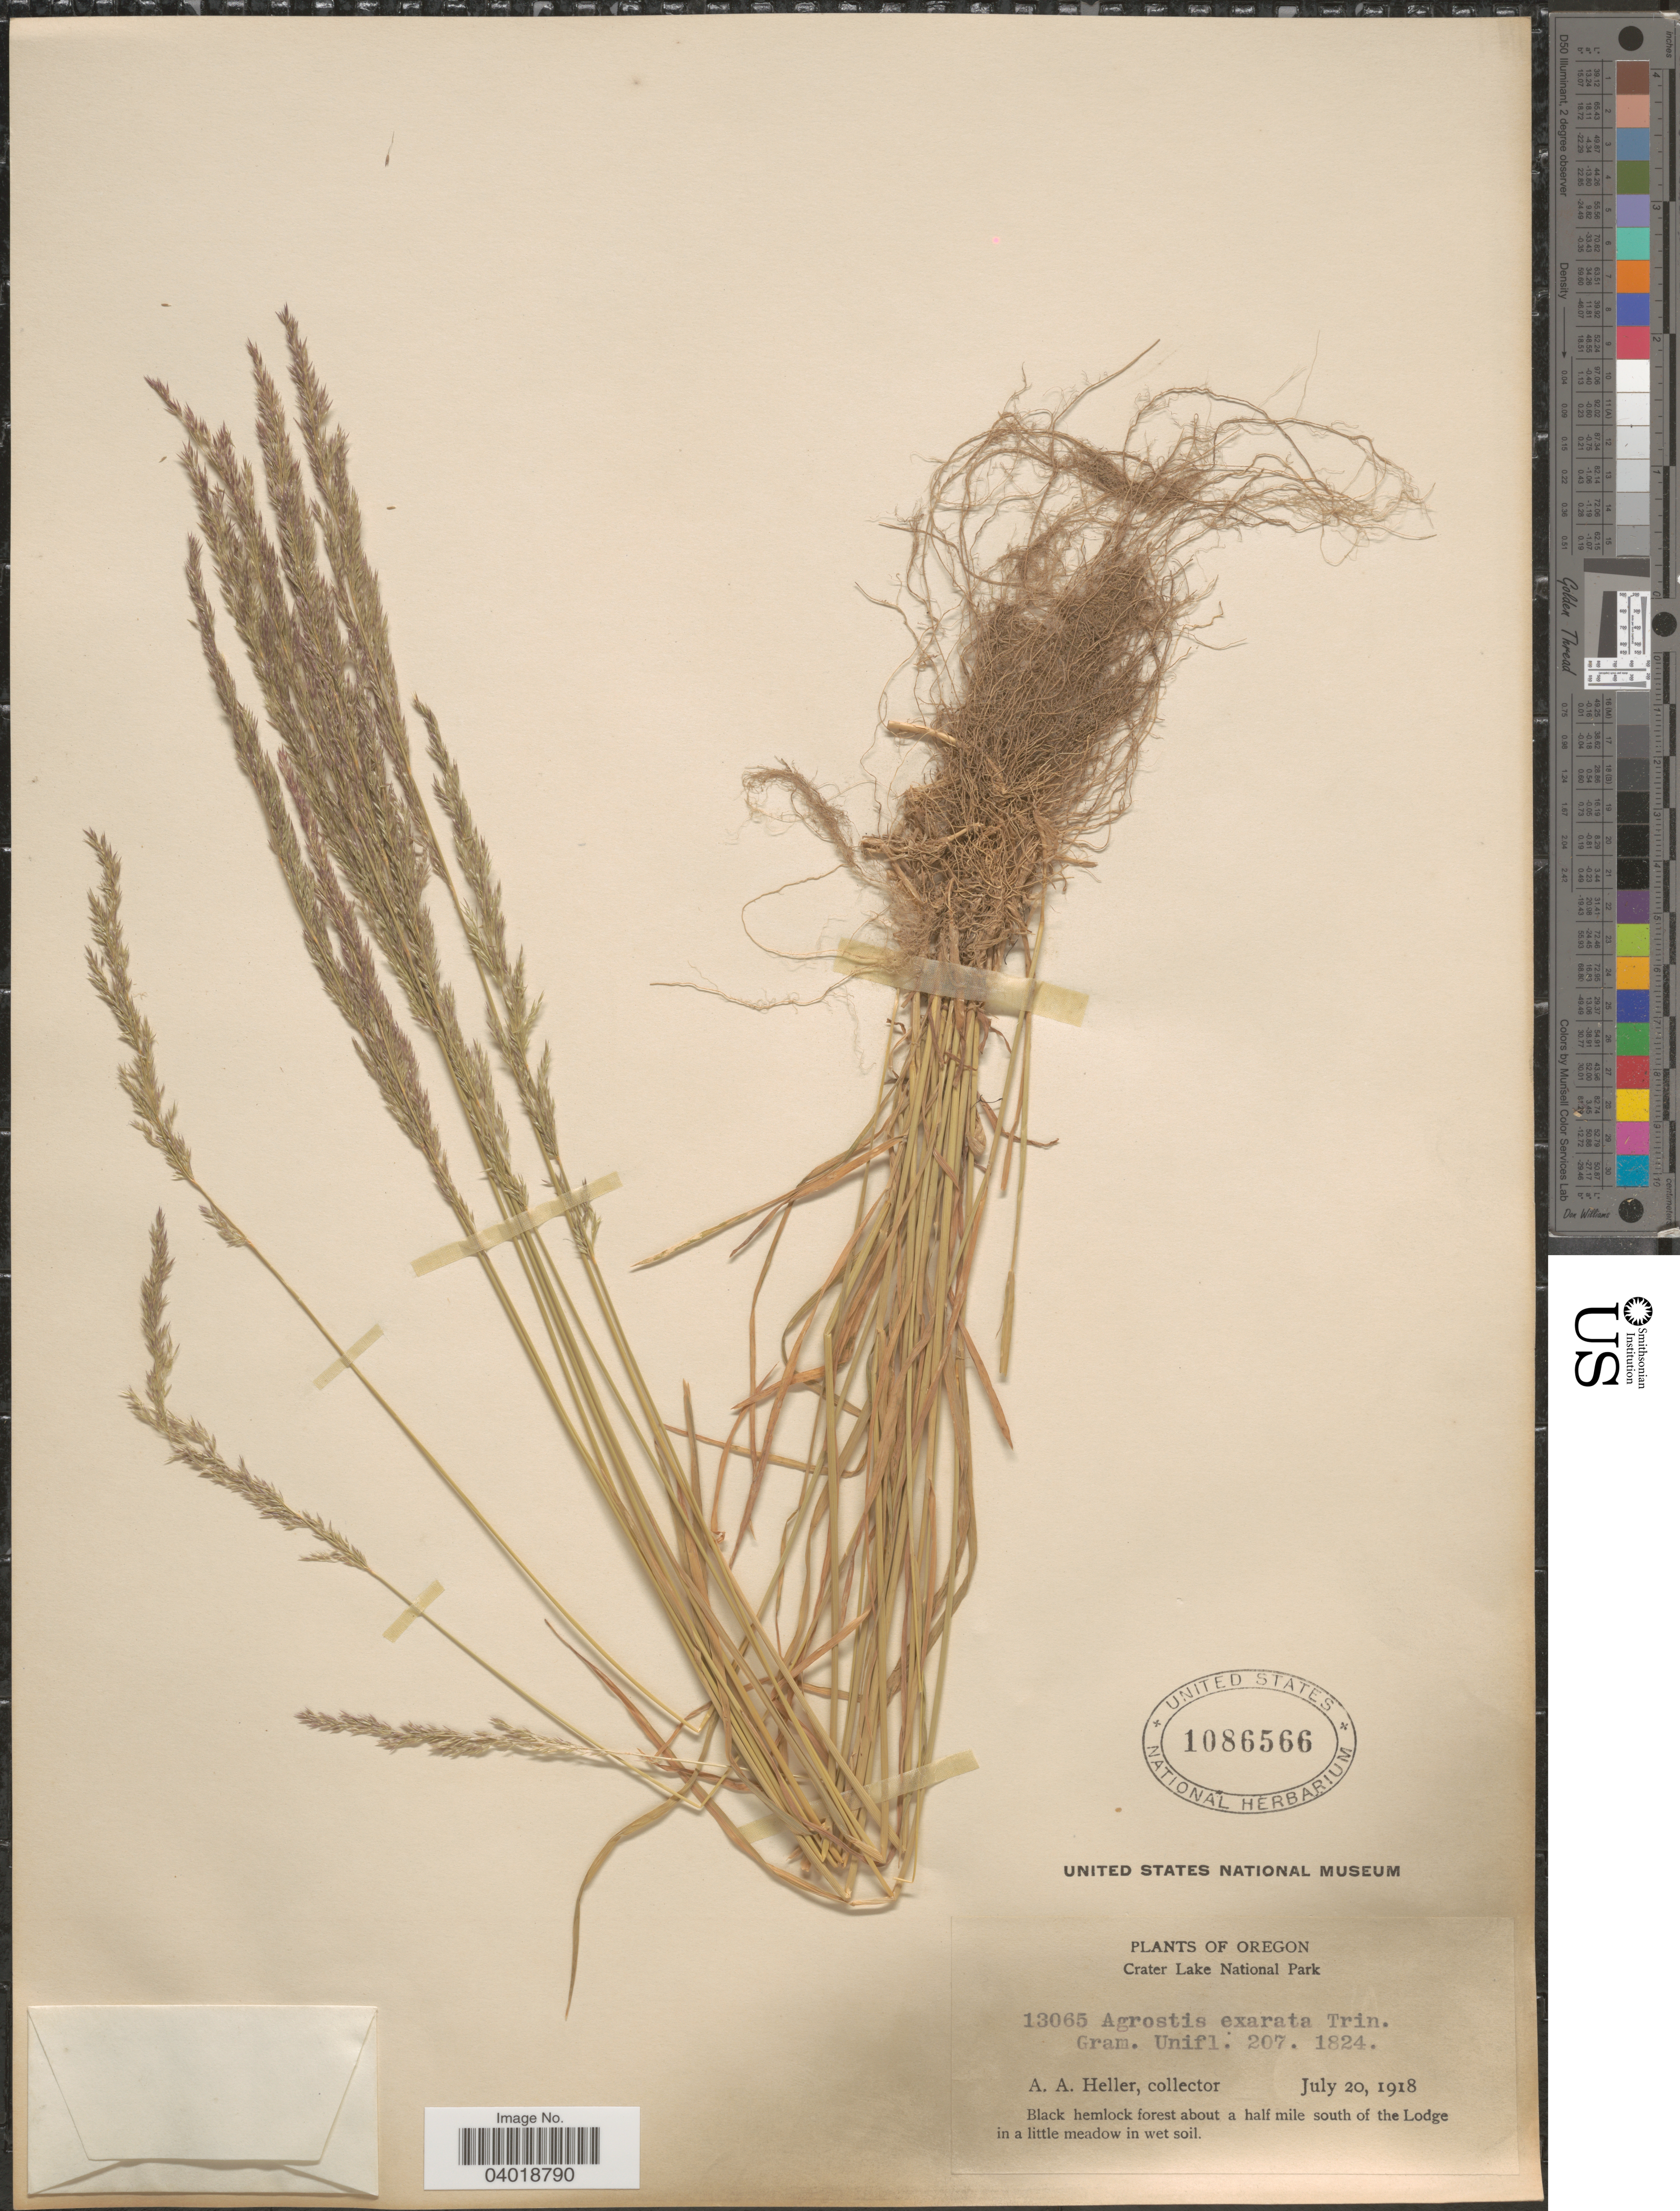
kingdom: Plantae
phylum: Tracheophyta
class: Liliopsida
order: Poales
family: Poaceae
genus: Agrostis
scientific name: Agrostis exarata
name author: Trin.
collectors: A. A. Heller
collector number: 13065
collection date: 1918-07-20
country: United States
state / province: Oregon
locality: Crater Lake National Park. Black hemlock forest about a half mile south of the Lodge in a little meadow in wet soil.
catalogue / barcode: US 1086566